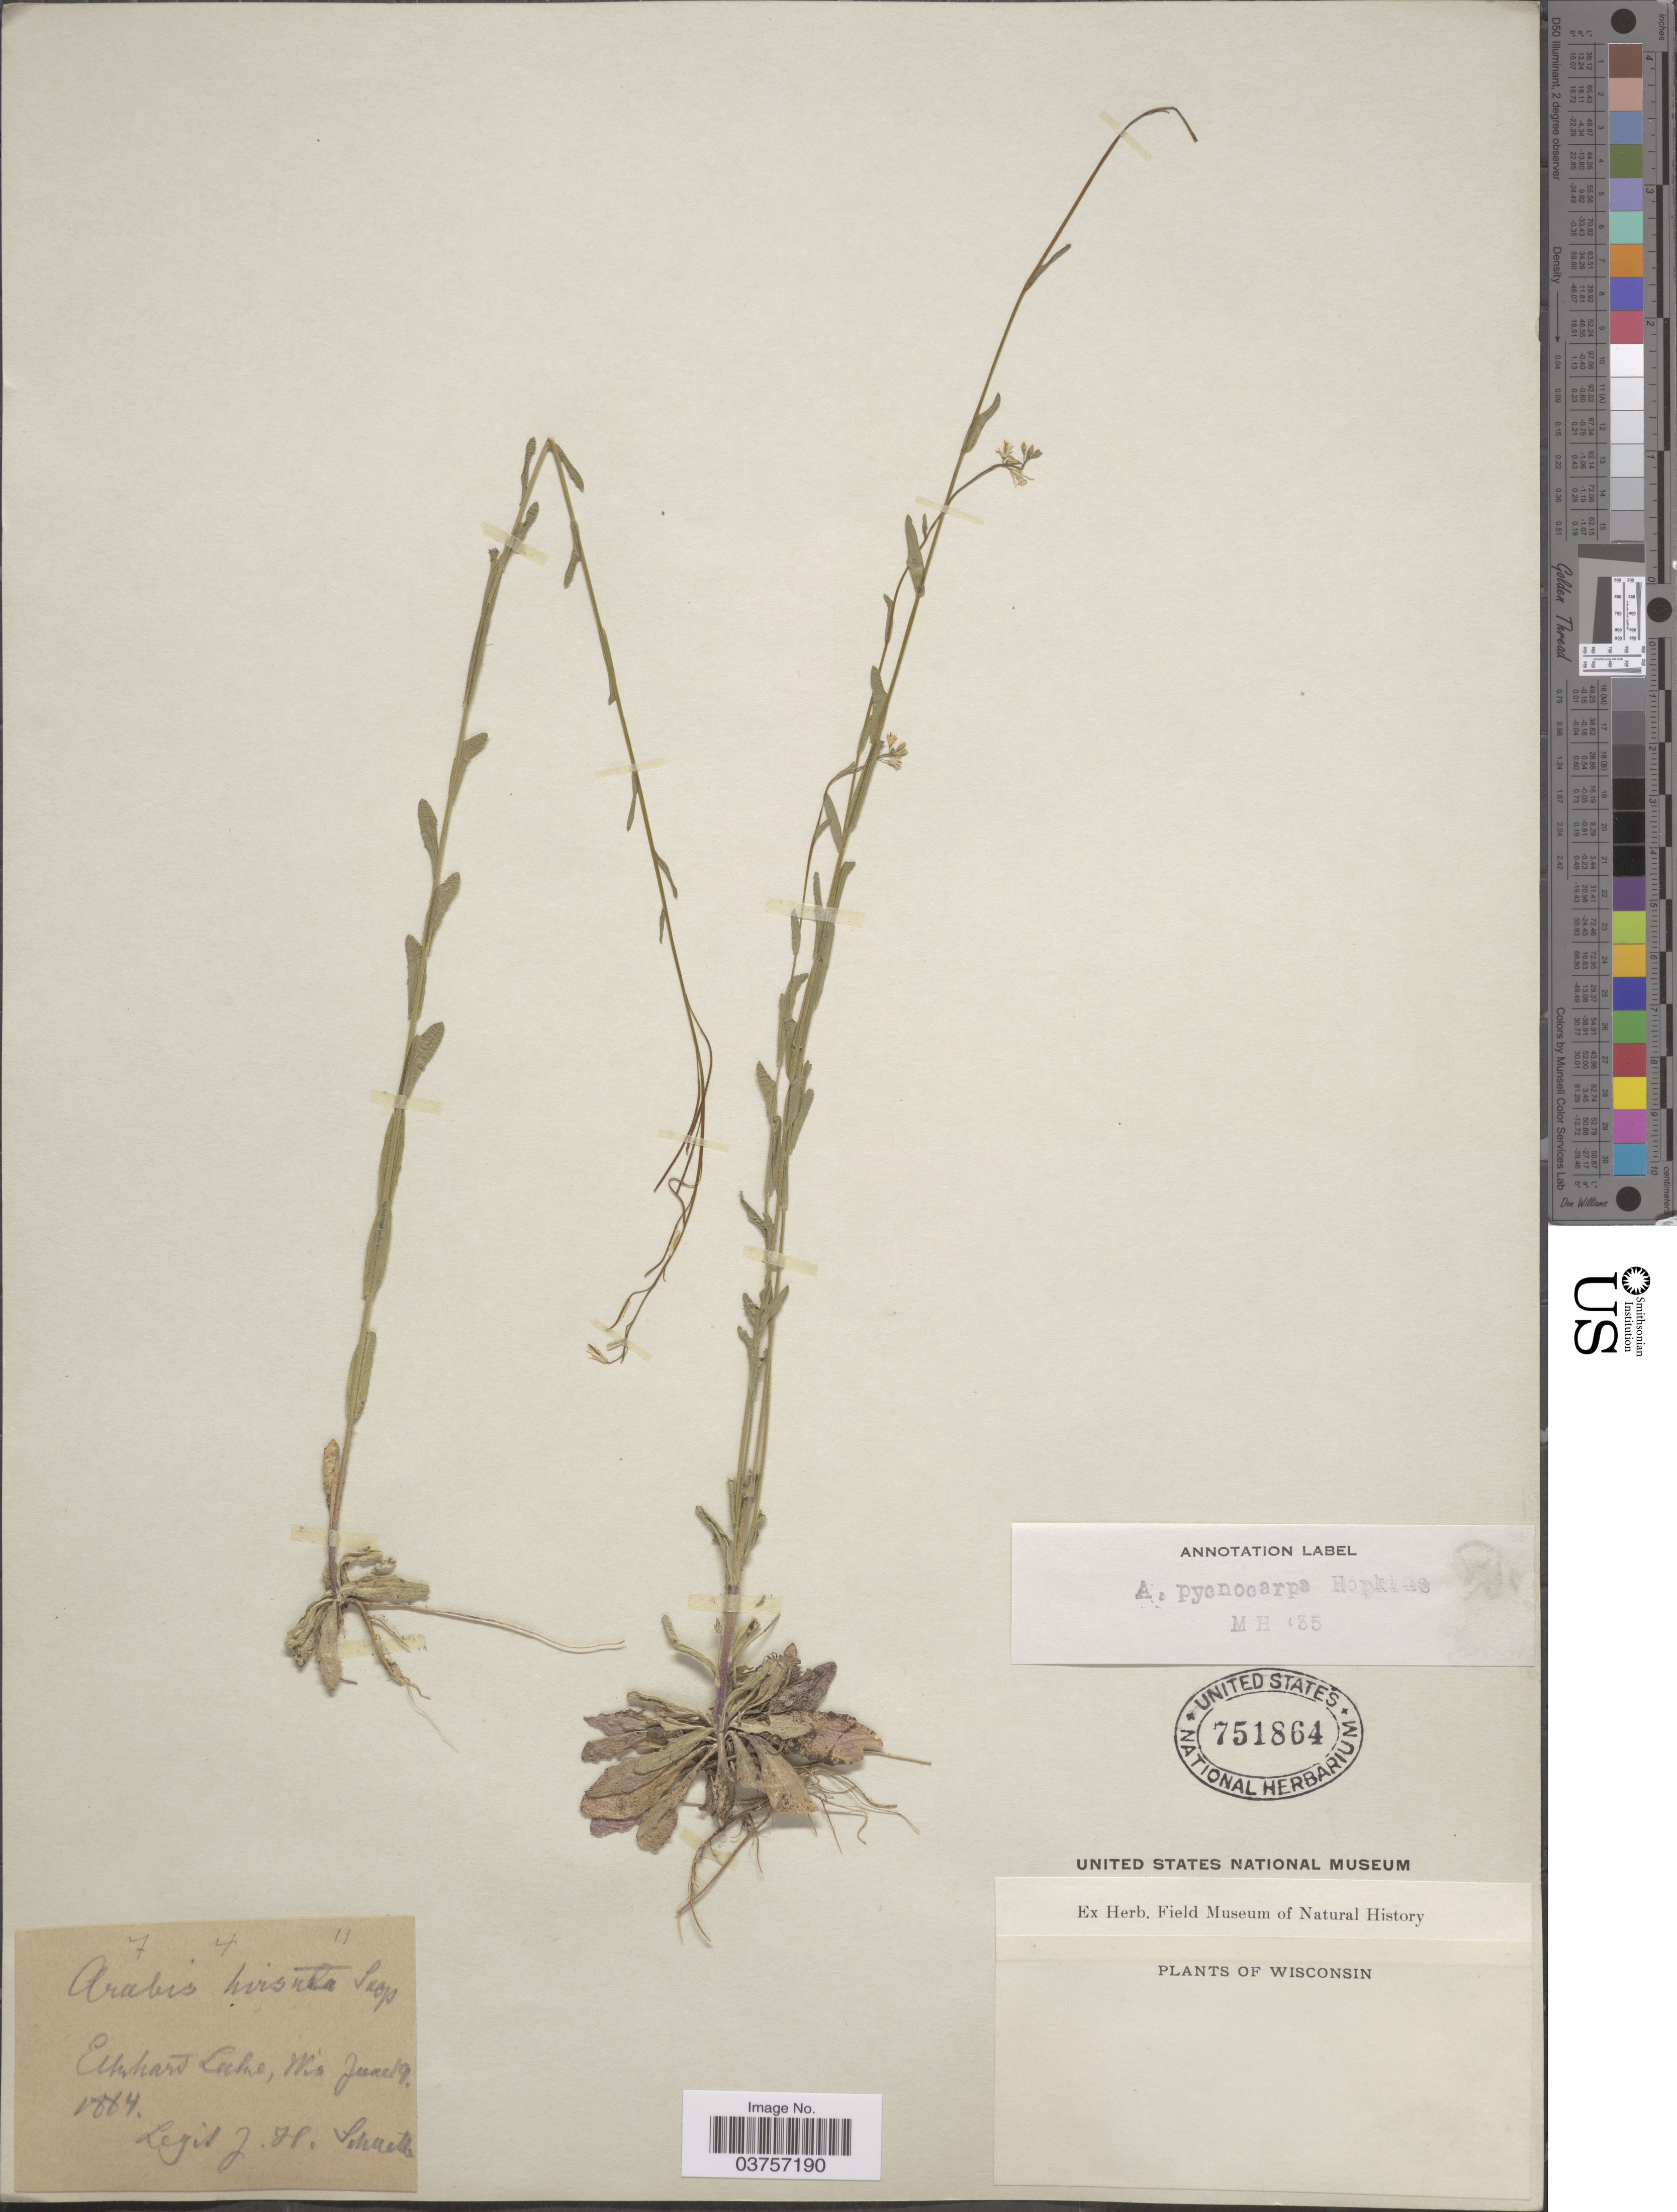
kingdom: Plantae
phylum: Tracheophyta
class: Magnoliopsida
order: Brassicales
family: Brassicaceae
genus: Arabis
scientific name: Arabis hirsuta var. pycnocarpa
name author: M. Hopkins & Rollins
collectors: J. H. Schuette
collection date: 1884-06-19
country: United States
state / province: Wisconsin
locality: Elkhart Lake,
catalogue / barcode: US 751864